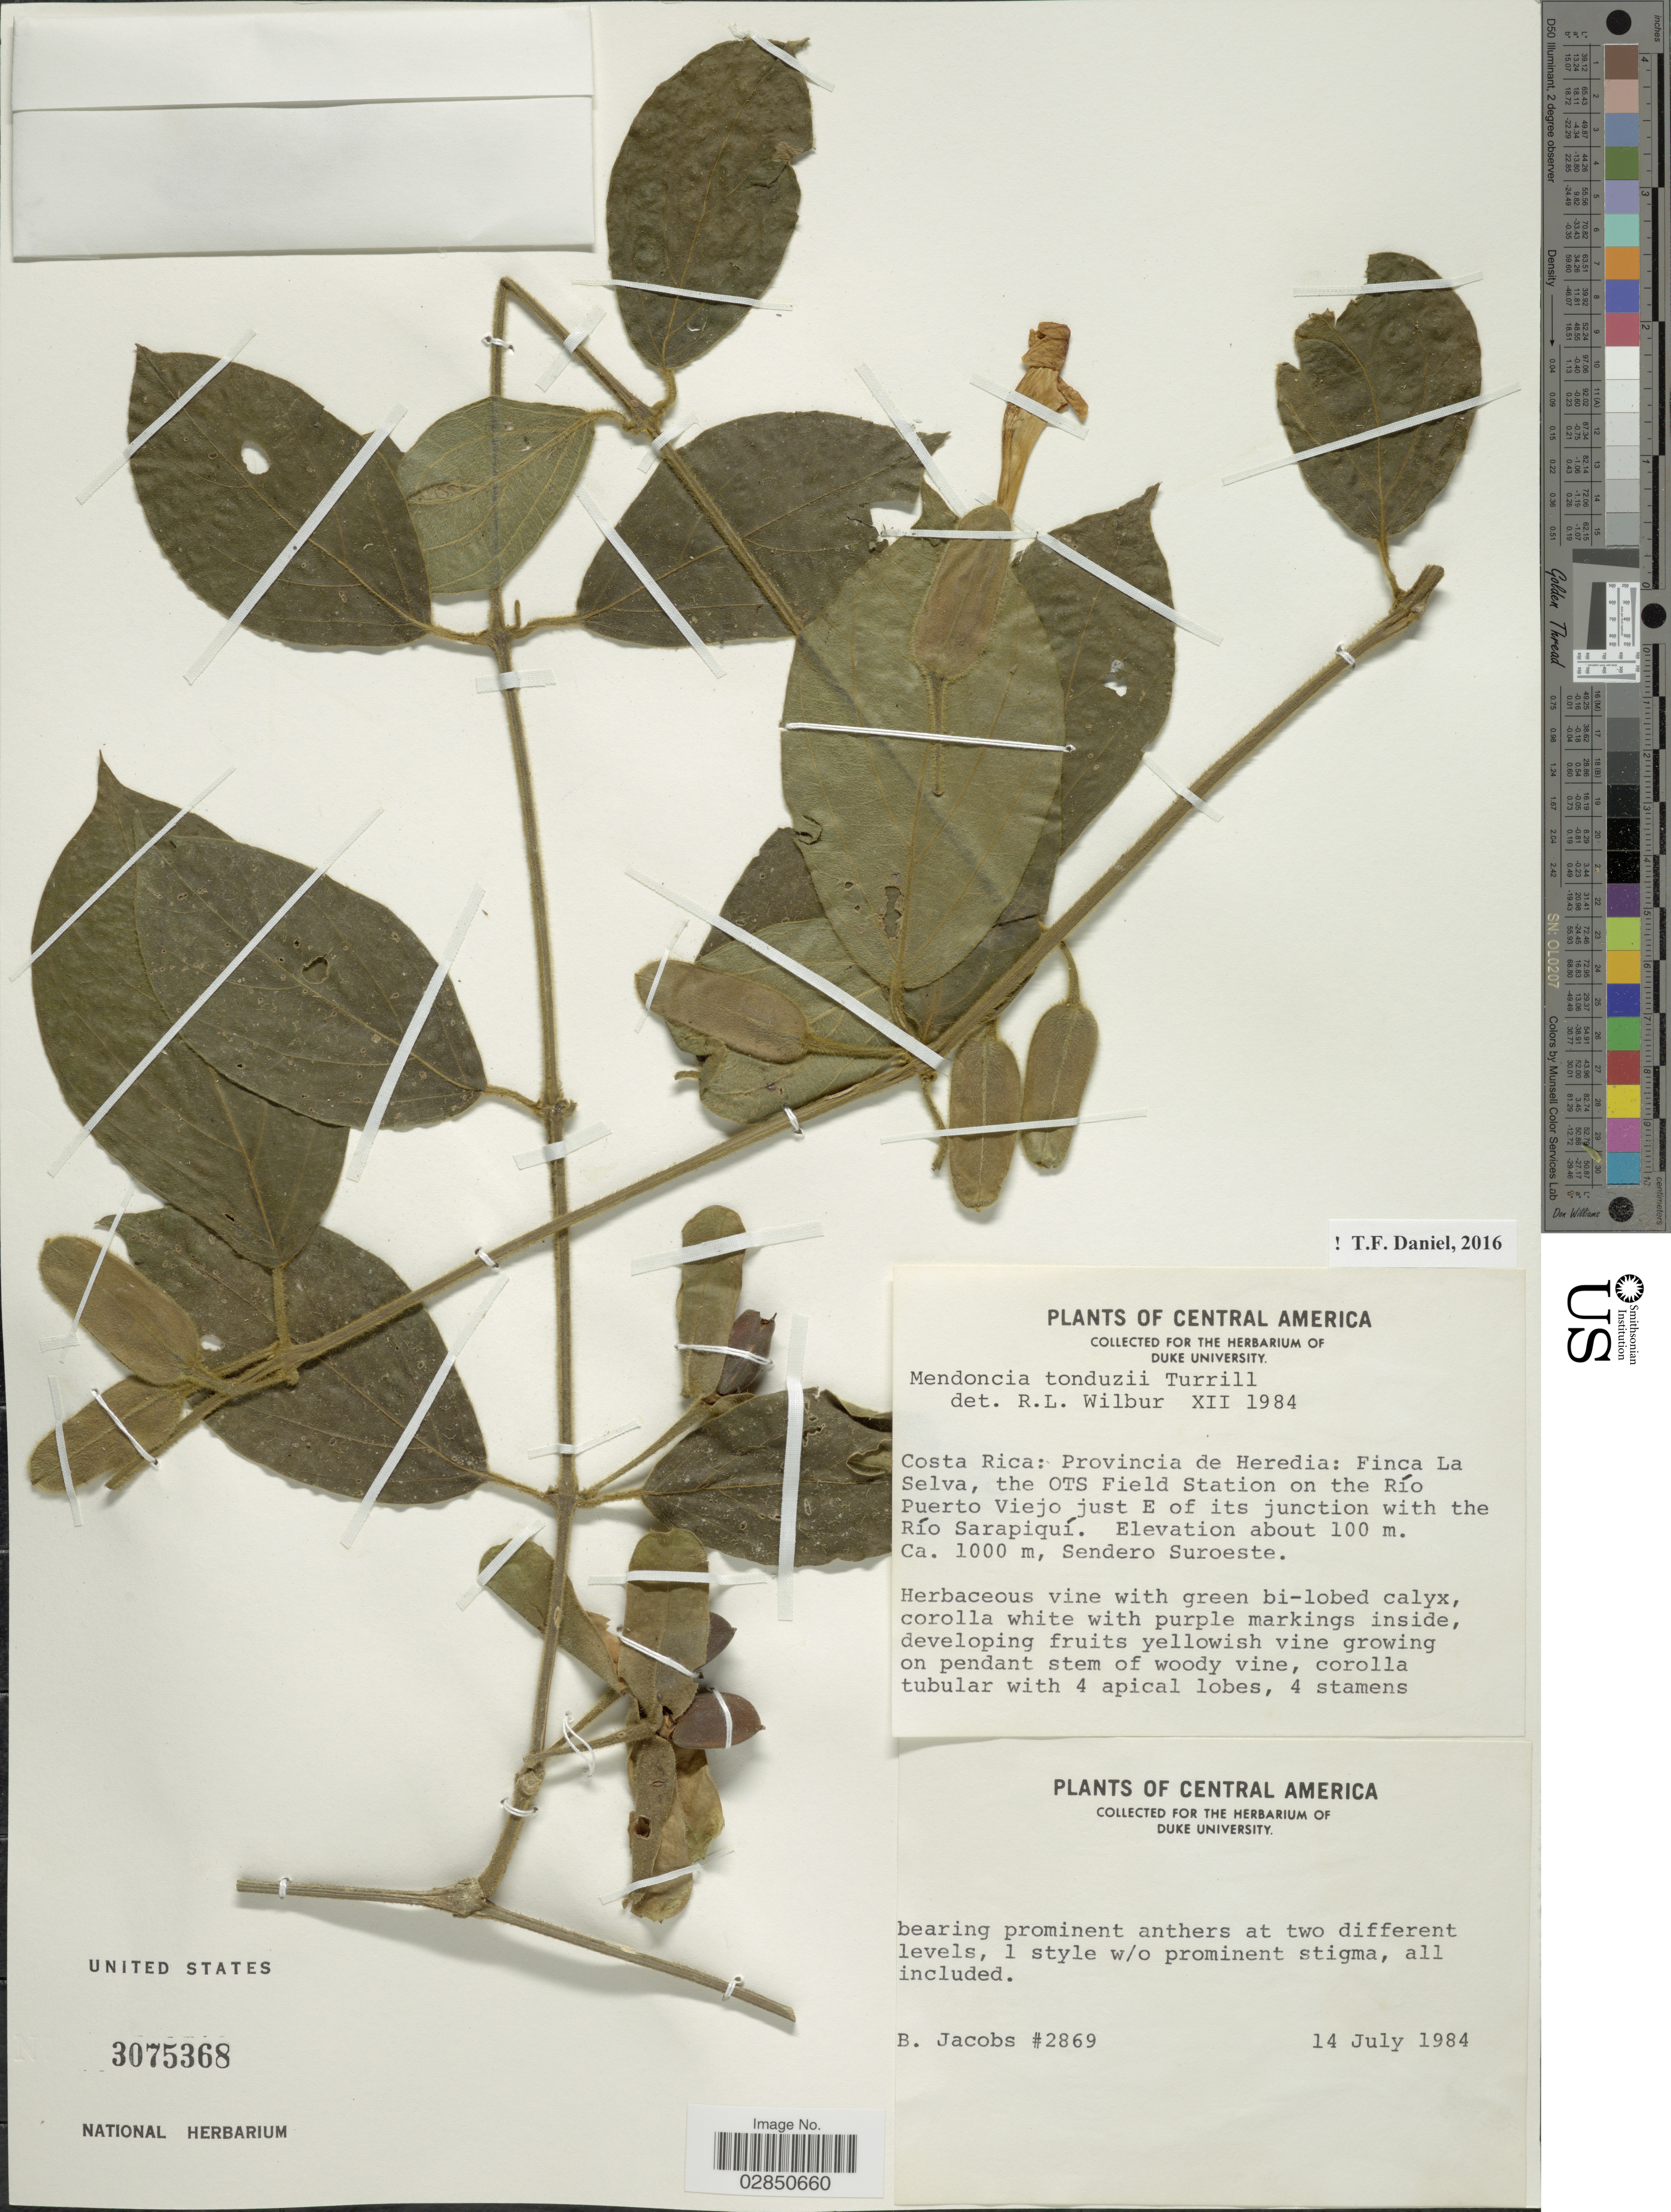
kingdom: Plantae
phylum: Tracheophyta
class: Magnoliopsida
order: Lamiales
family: Acanthaceae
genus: Mendoncia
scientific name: Mendoncia tonduzii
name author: Turrill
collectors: B. Jacobs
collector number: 2869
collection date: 1984-07-14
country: Costa Rica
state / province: Heredia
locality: Provincia de Heredia: Finca La Selva, the OTS Field Station on the Río Puerto Viejo just E of its junction with the Río Sarapiquí, Ca. 1000 m, Sendero Suroeste.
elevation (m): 100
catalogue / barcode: US 3075368